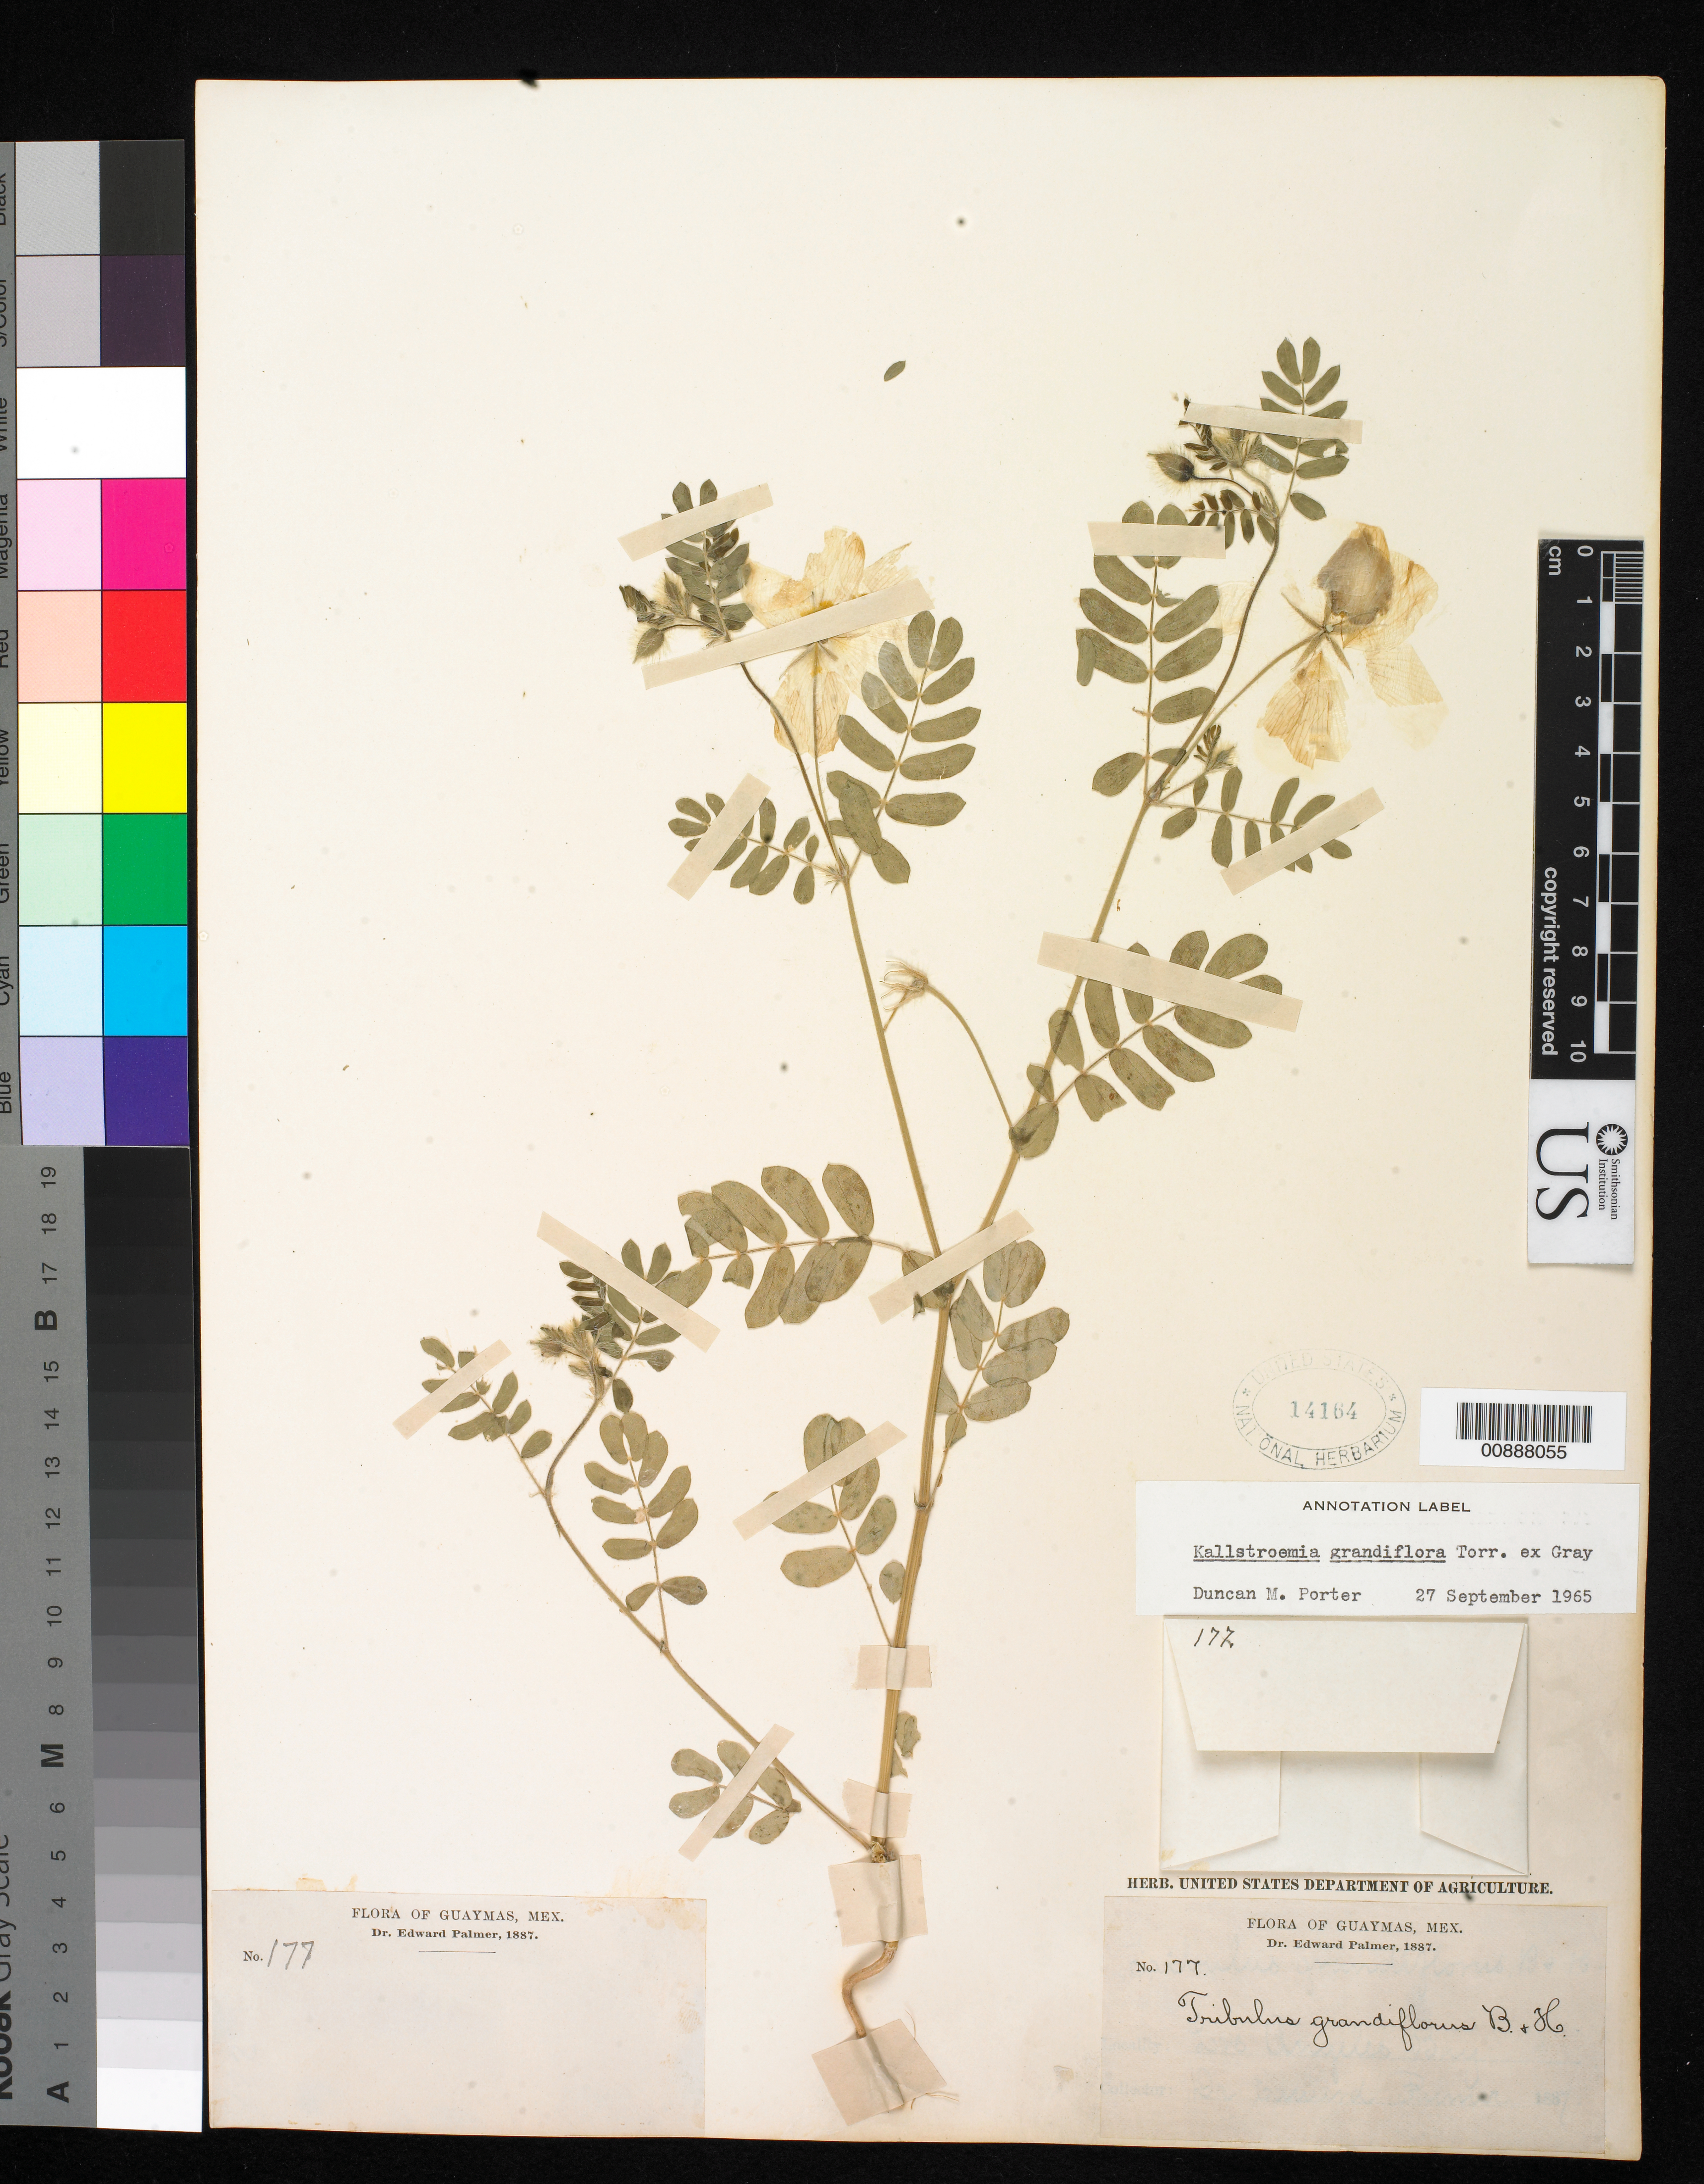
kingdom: Plantae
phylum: Tracheophyta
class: Magnoliopsida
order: Zygophyllales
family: Zygophyllaceae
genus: Kallstroemia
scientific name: Kallstroemia grandiflora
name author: Torr. ex A. Gray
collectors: E. Palmer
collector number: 177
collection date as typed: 1887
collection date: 1887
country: Mexico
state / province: Sonora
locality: Guaymas, Sonora.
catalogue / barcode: US 14164